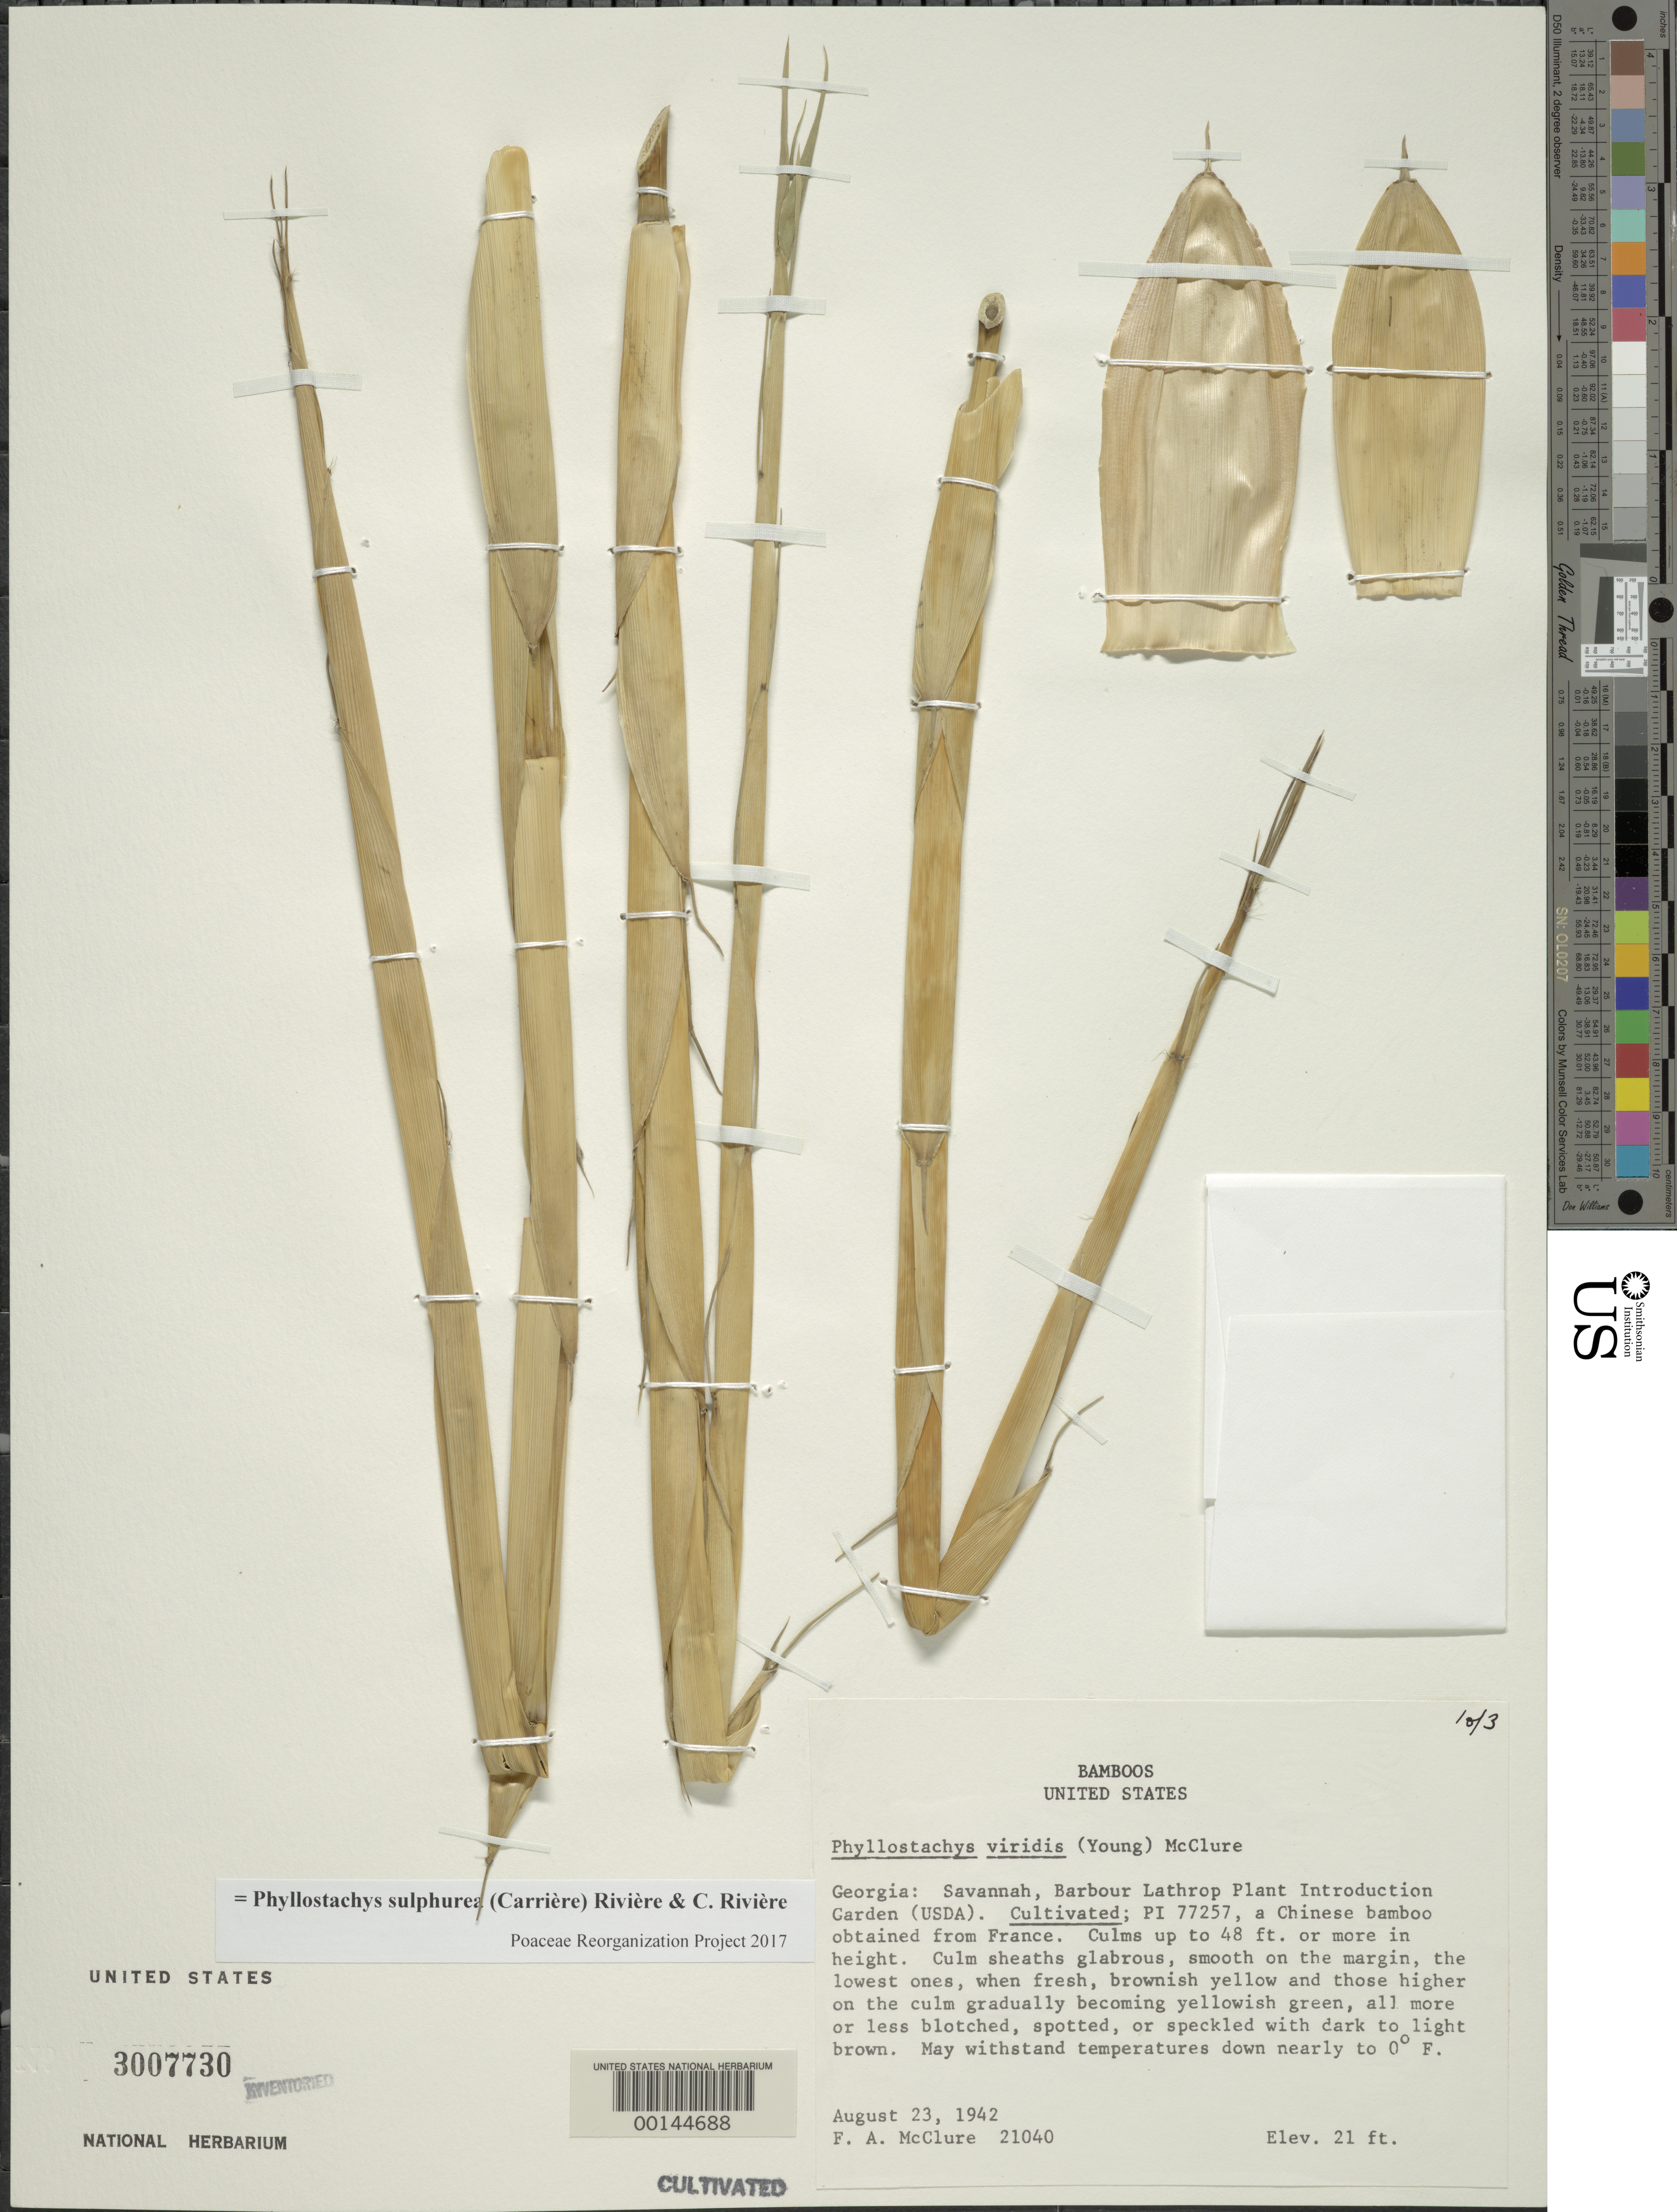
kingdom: Plantae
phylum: Tracheophyta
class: Liliopsida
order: Poales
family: Poaceae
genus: Phyllostachys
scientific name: Phyllostachys sulphurea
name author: (Carrière) Rivière & C. Rivière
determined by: Poaceae Reorganization Project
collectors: F. A. McClure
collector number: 21040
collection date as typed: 23 Aug 1942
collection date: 1942-08-23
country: United States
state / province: Georgia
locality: Savannah, barbour lathrop p.i. garden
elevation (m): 6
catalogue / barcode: US 3007730